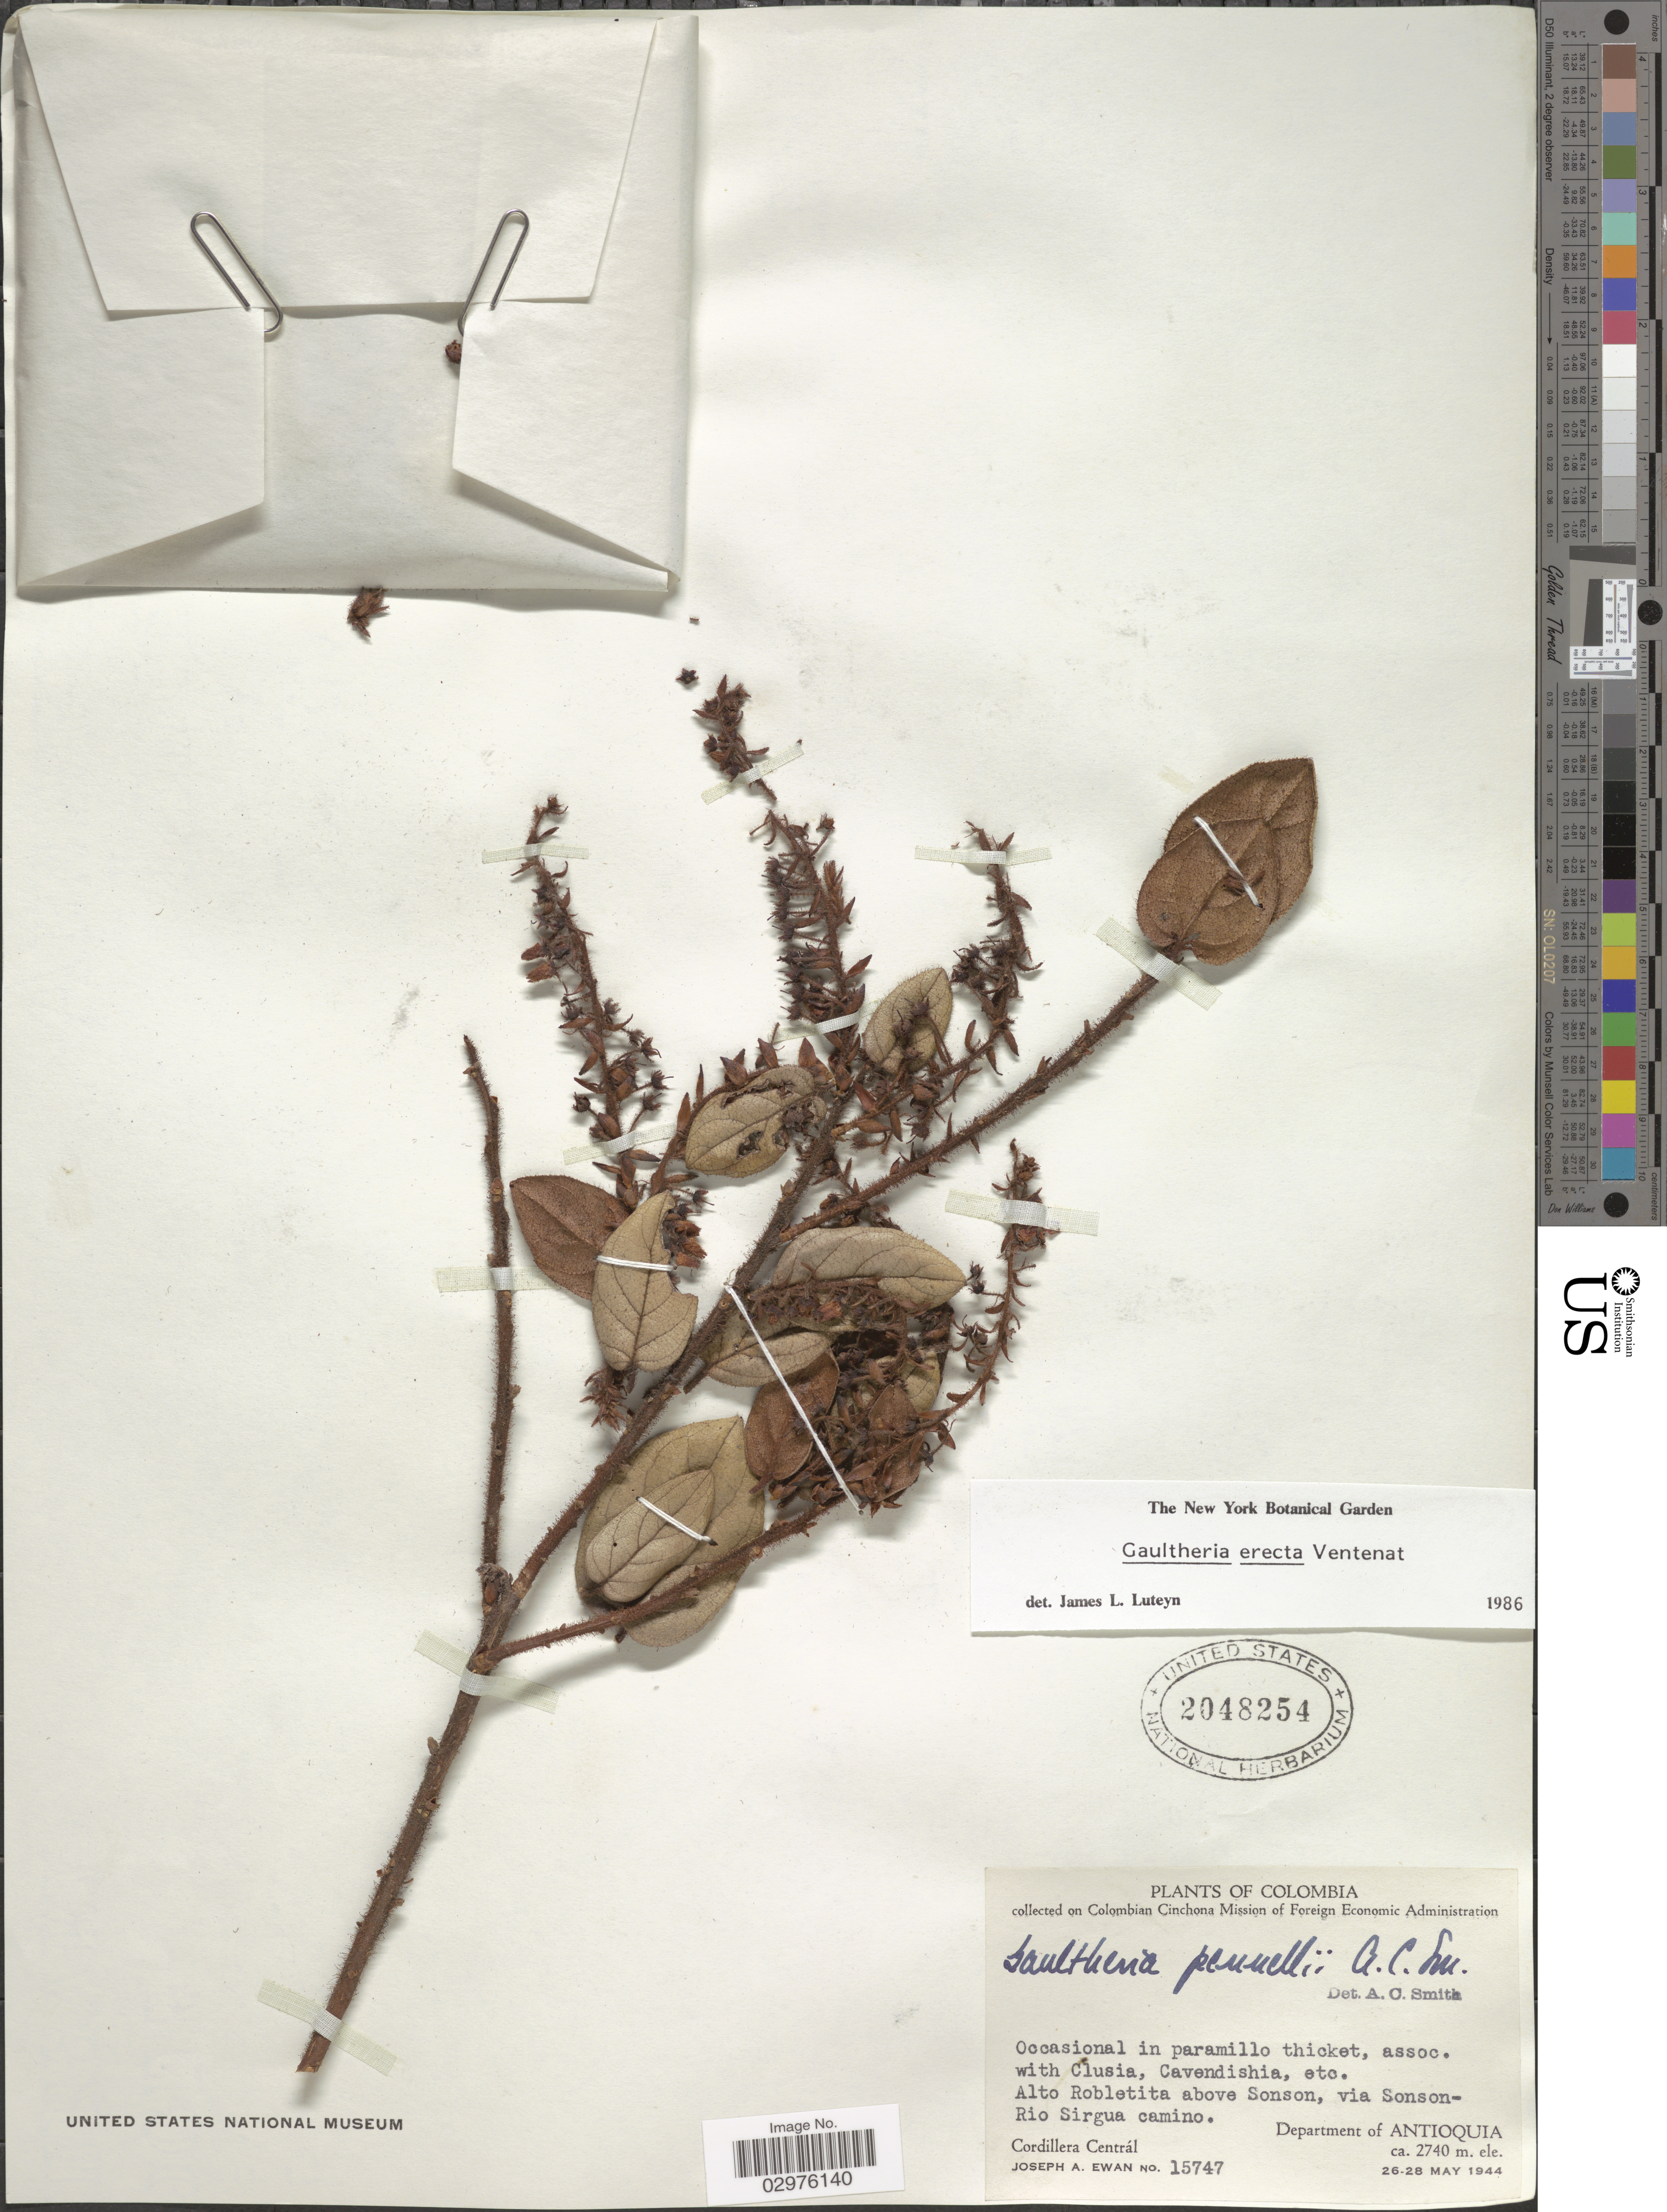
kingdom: Plantae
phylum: Tracheophyta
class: Magnoliopsida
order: Ericales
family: Ericaceae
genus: Gaultheria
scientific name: Gaultheria erecta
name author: Vent.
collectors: J. A. Ewan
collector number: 15747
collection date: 1944-05-26/1944-05-28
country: Colombia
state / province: Antioquia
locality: Alto Robletita above Sonson, via Sonson-Rio Sirgua camino. Department of Antioquia. Cordillera Centrál.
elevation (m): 2740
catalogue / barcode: US 2048254